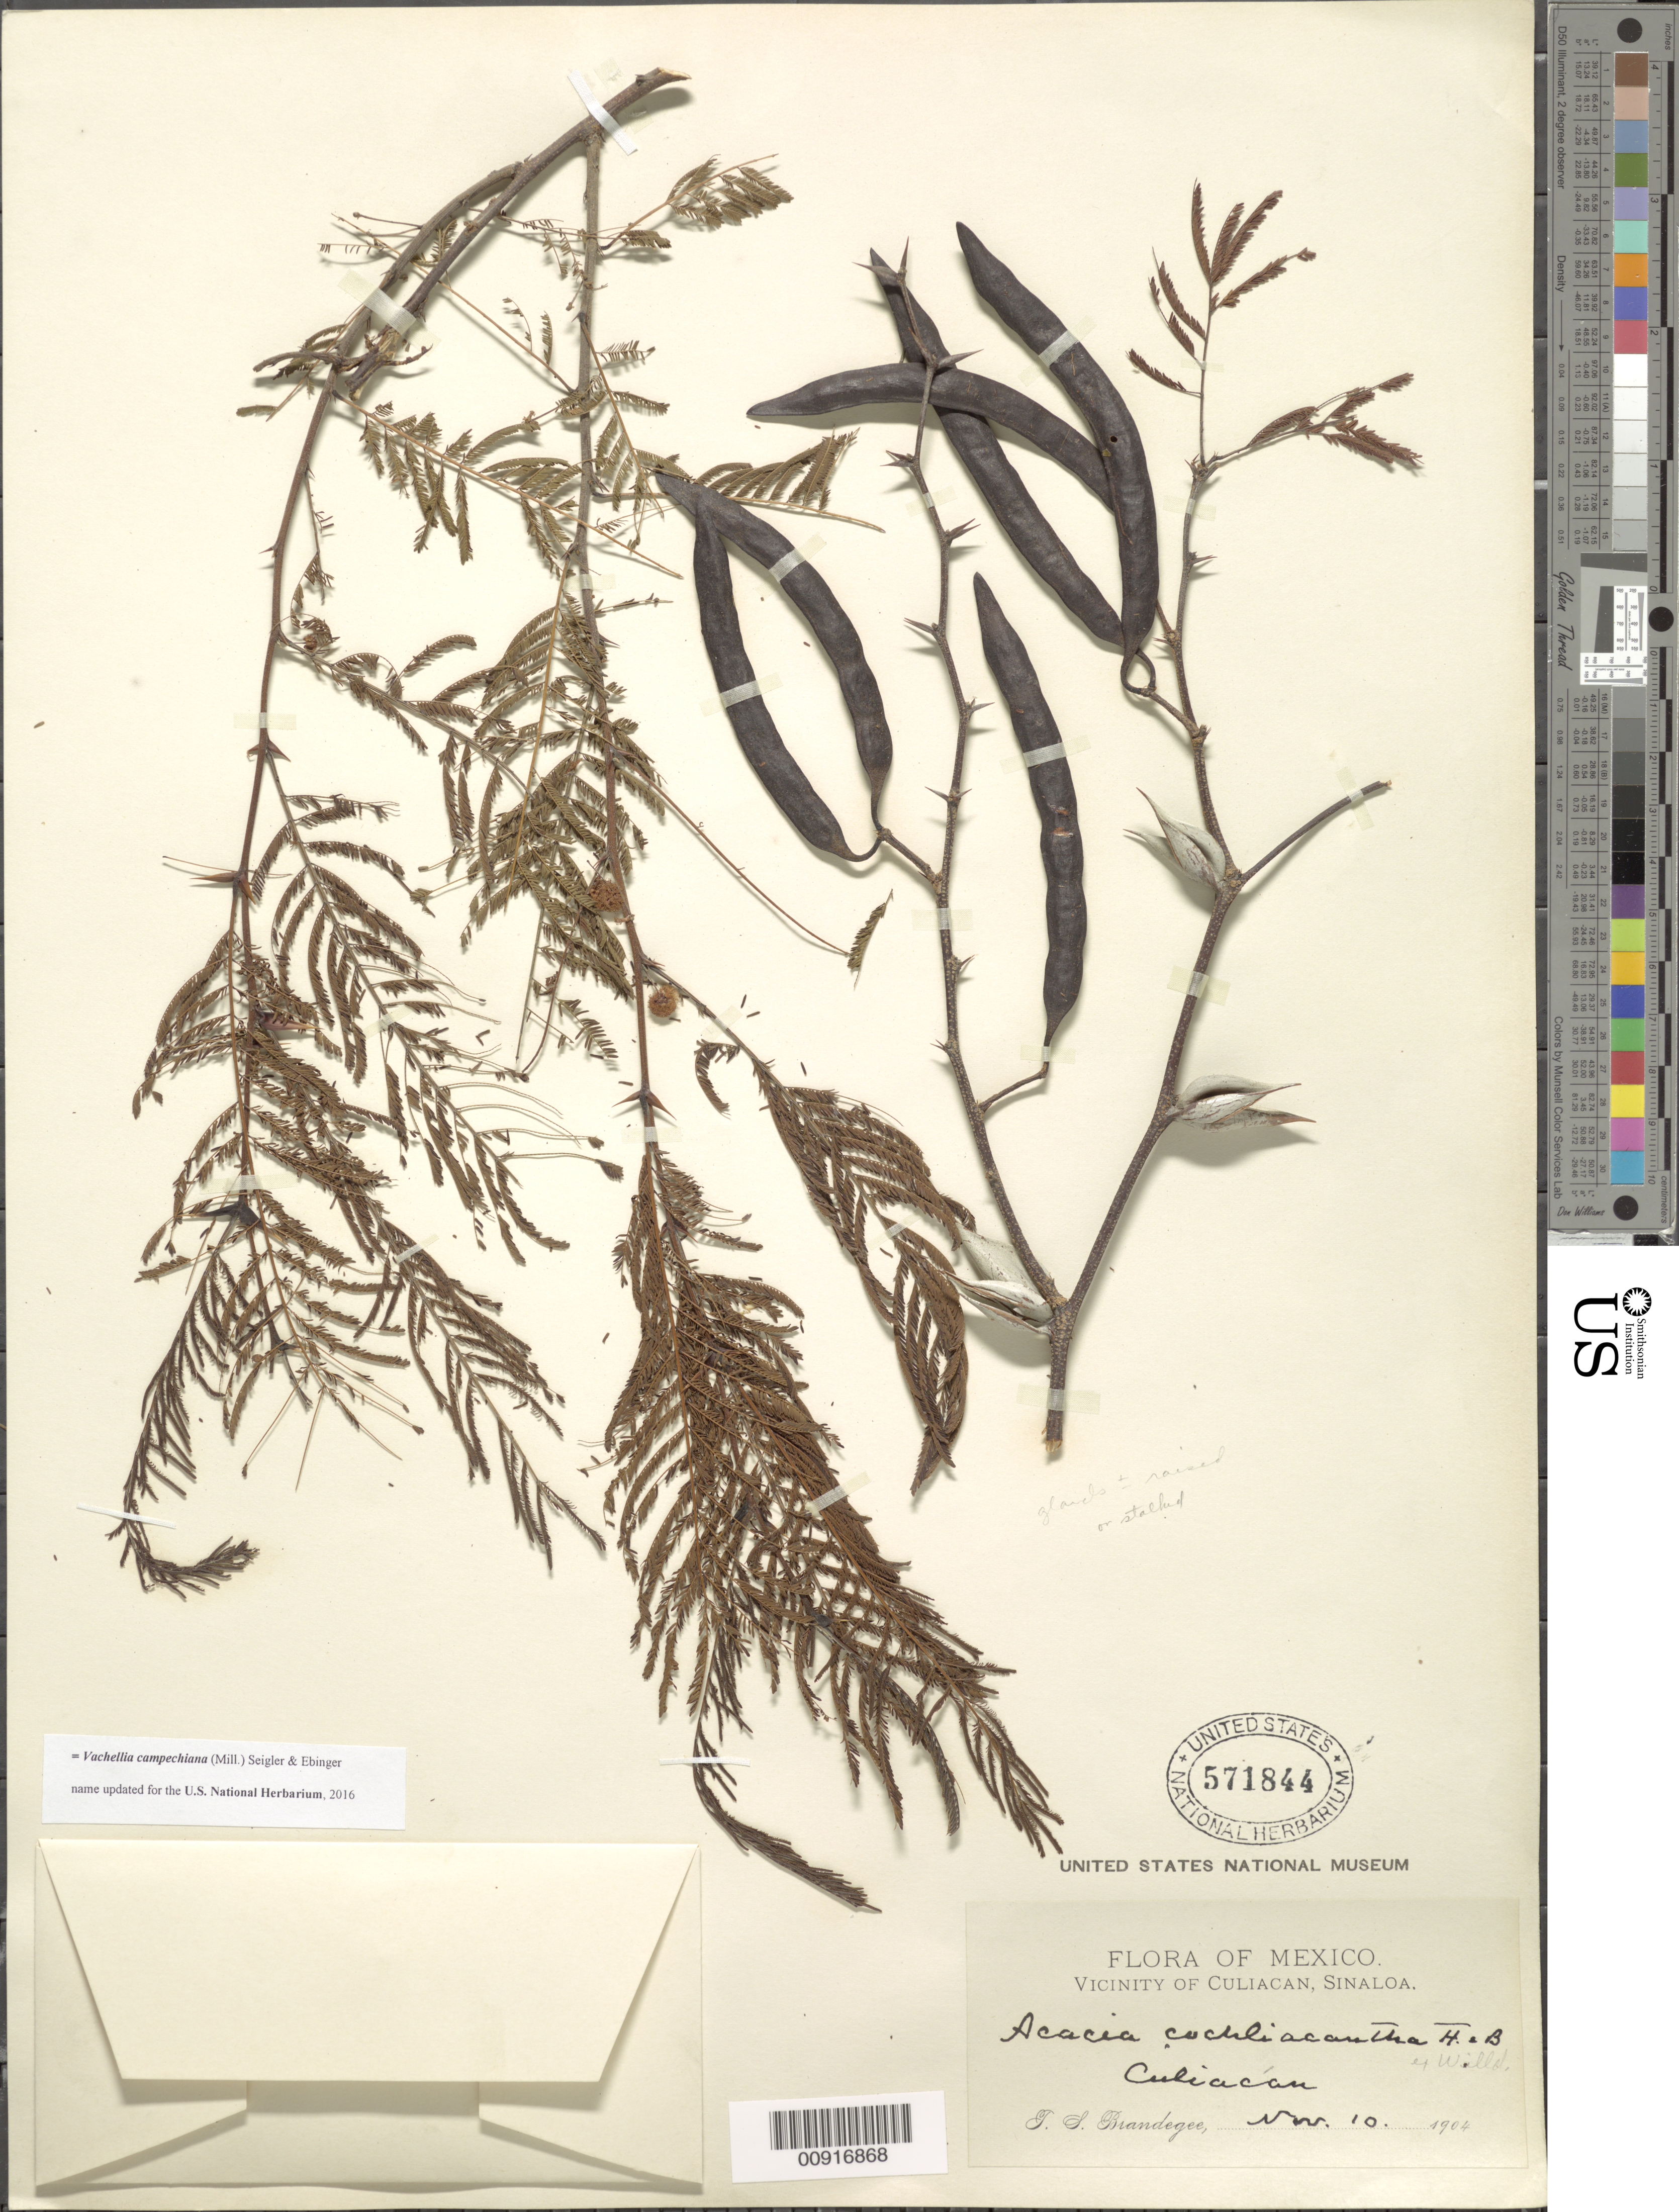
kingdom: Plantae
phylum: Tracheophyta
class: Magnoliopsida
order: Fabales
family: Fabaceae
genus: Vachellia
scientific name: Vachellia campechiana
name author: (Mill.) Seigler & Ebinger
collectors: T. S. Brandegee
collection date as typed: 10 Nov 1904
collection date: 1904-11-10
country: Mexico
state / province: Sinaloa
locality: Vicinity of Culiacan, Sinaloa.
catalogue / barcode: US 571844